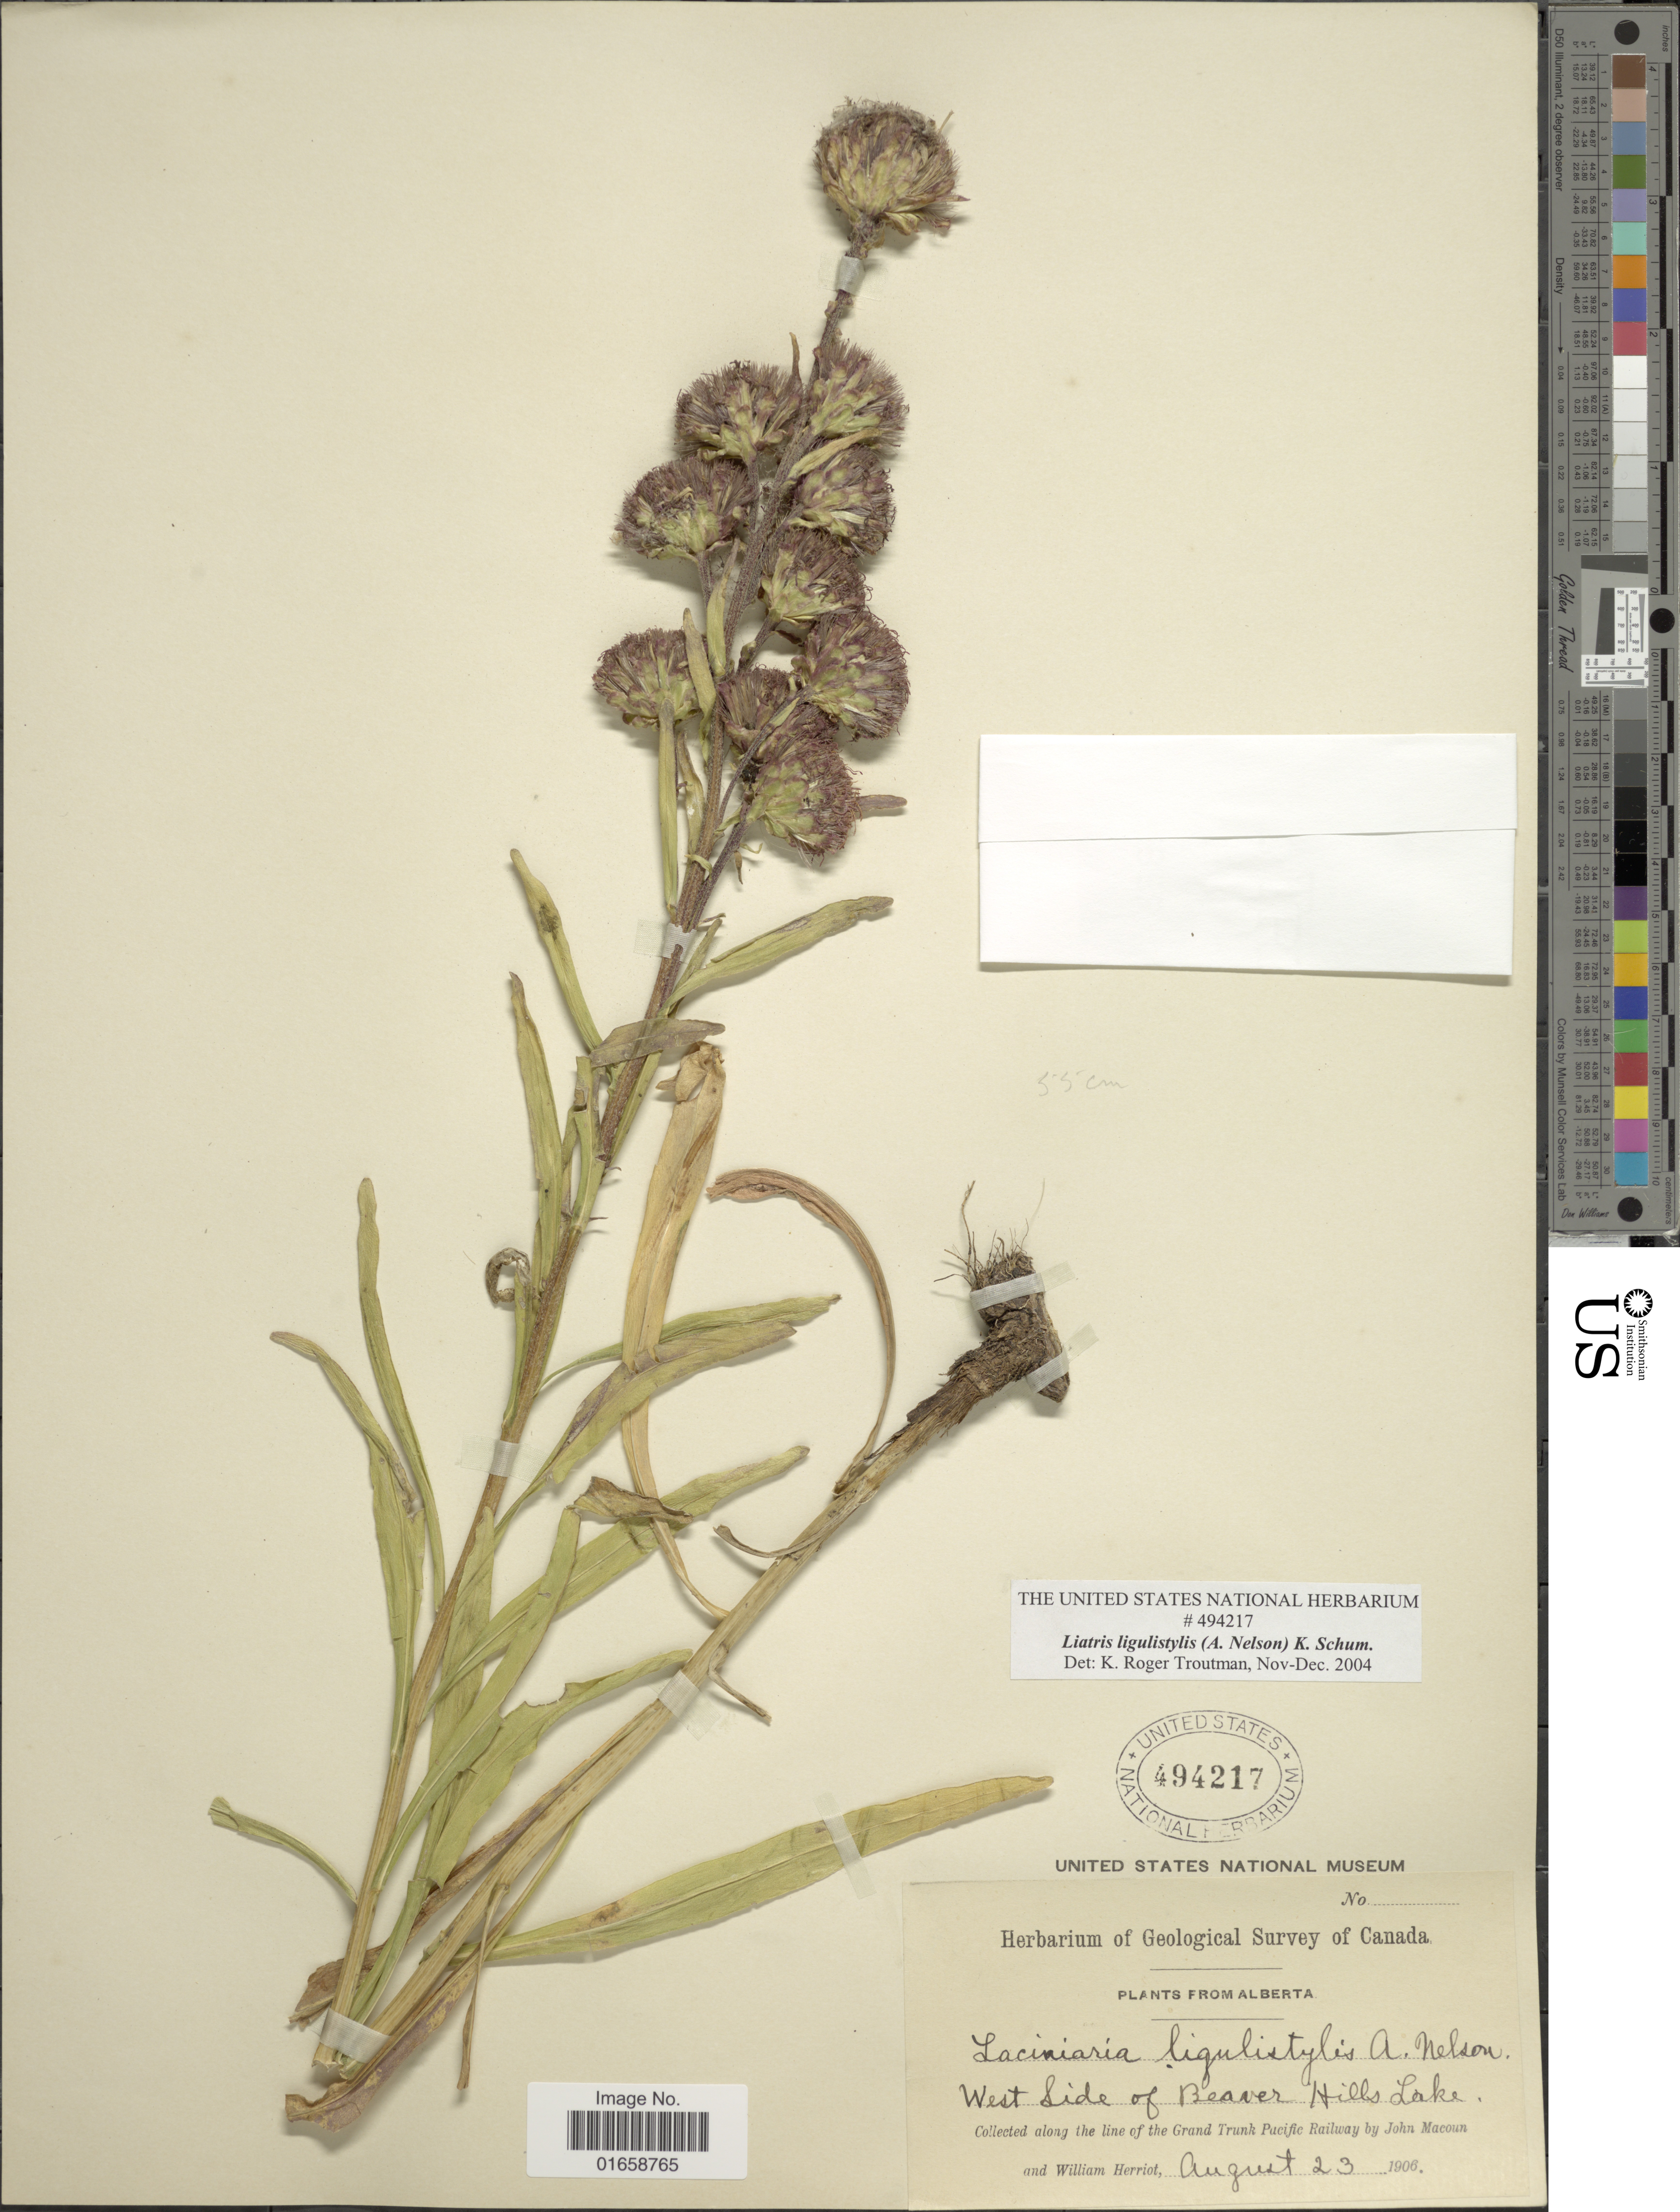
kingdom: Plantae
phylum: Tracheophyta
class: Magnoliopsida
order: Asterales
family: Asteraceae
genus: Liatris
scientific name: Liatris ligulistylis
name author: (A. Nelson) K. Schum.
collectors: J. Macoun & W. Herriot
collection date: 1906-08-23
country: Canada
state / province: Alberta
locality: West side of Beaver Hills Lake, along the line of the Grand Trunk Pacific Railway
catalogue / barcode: US 484217